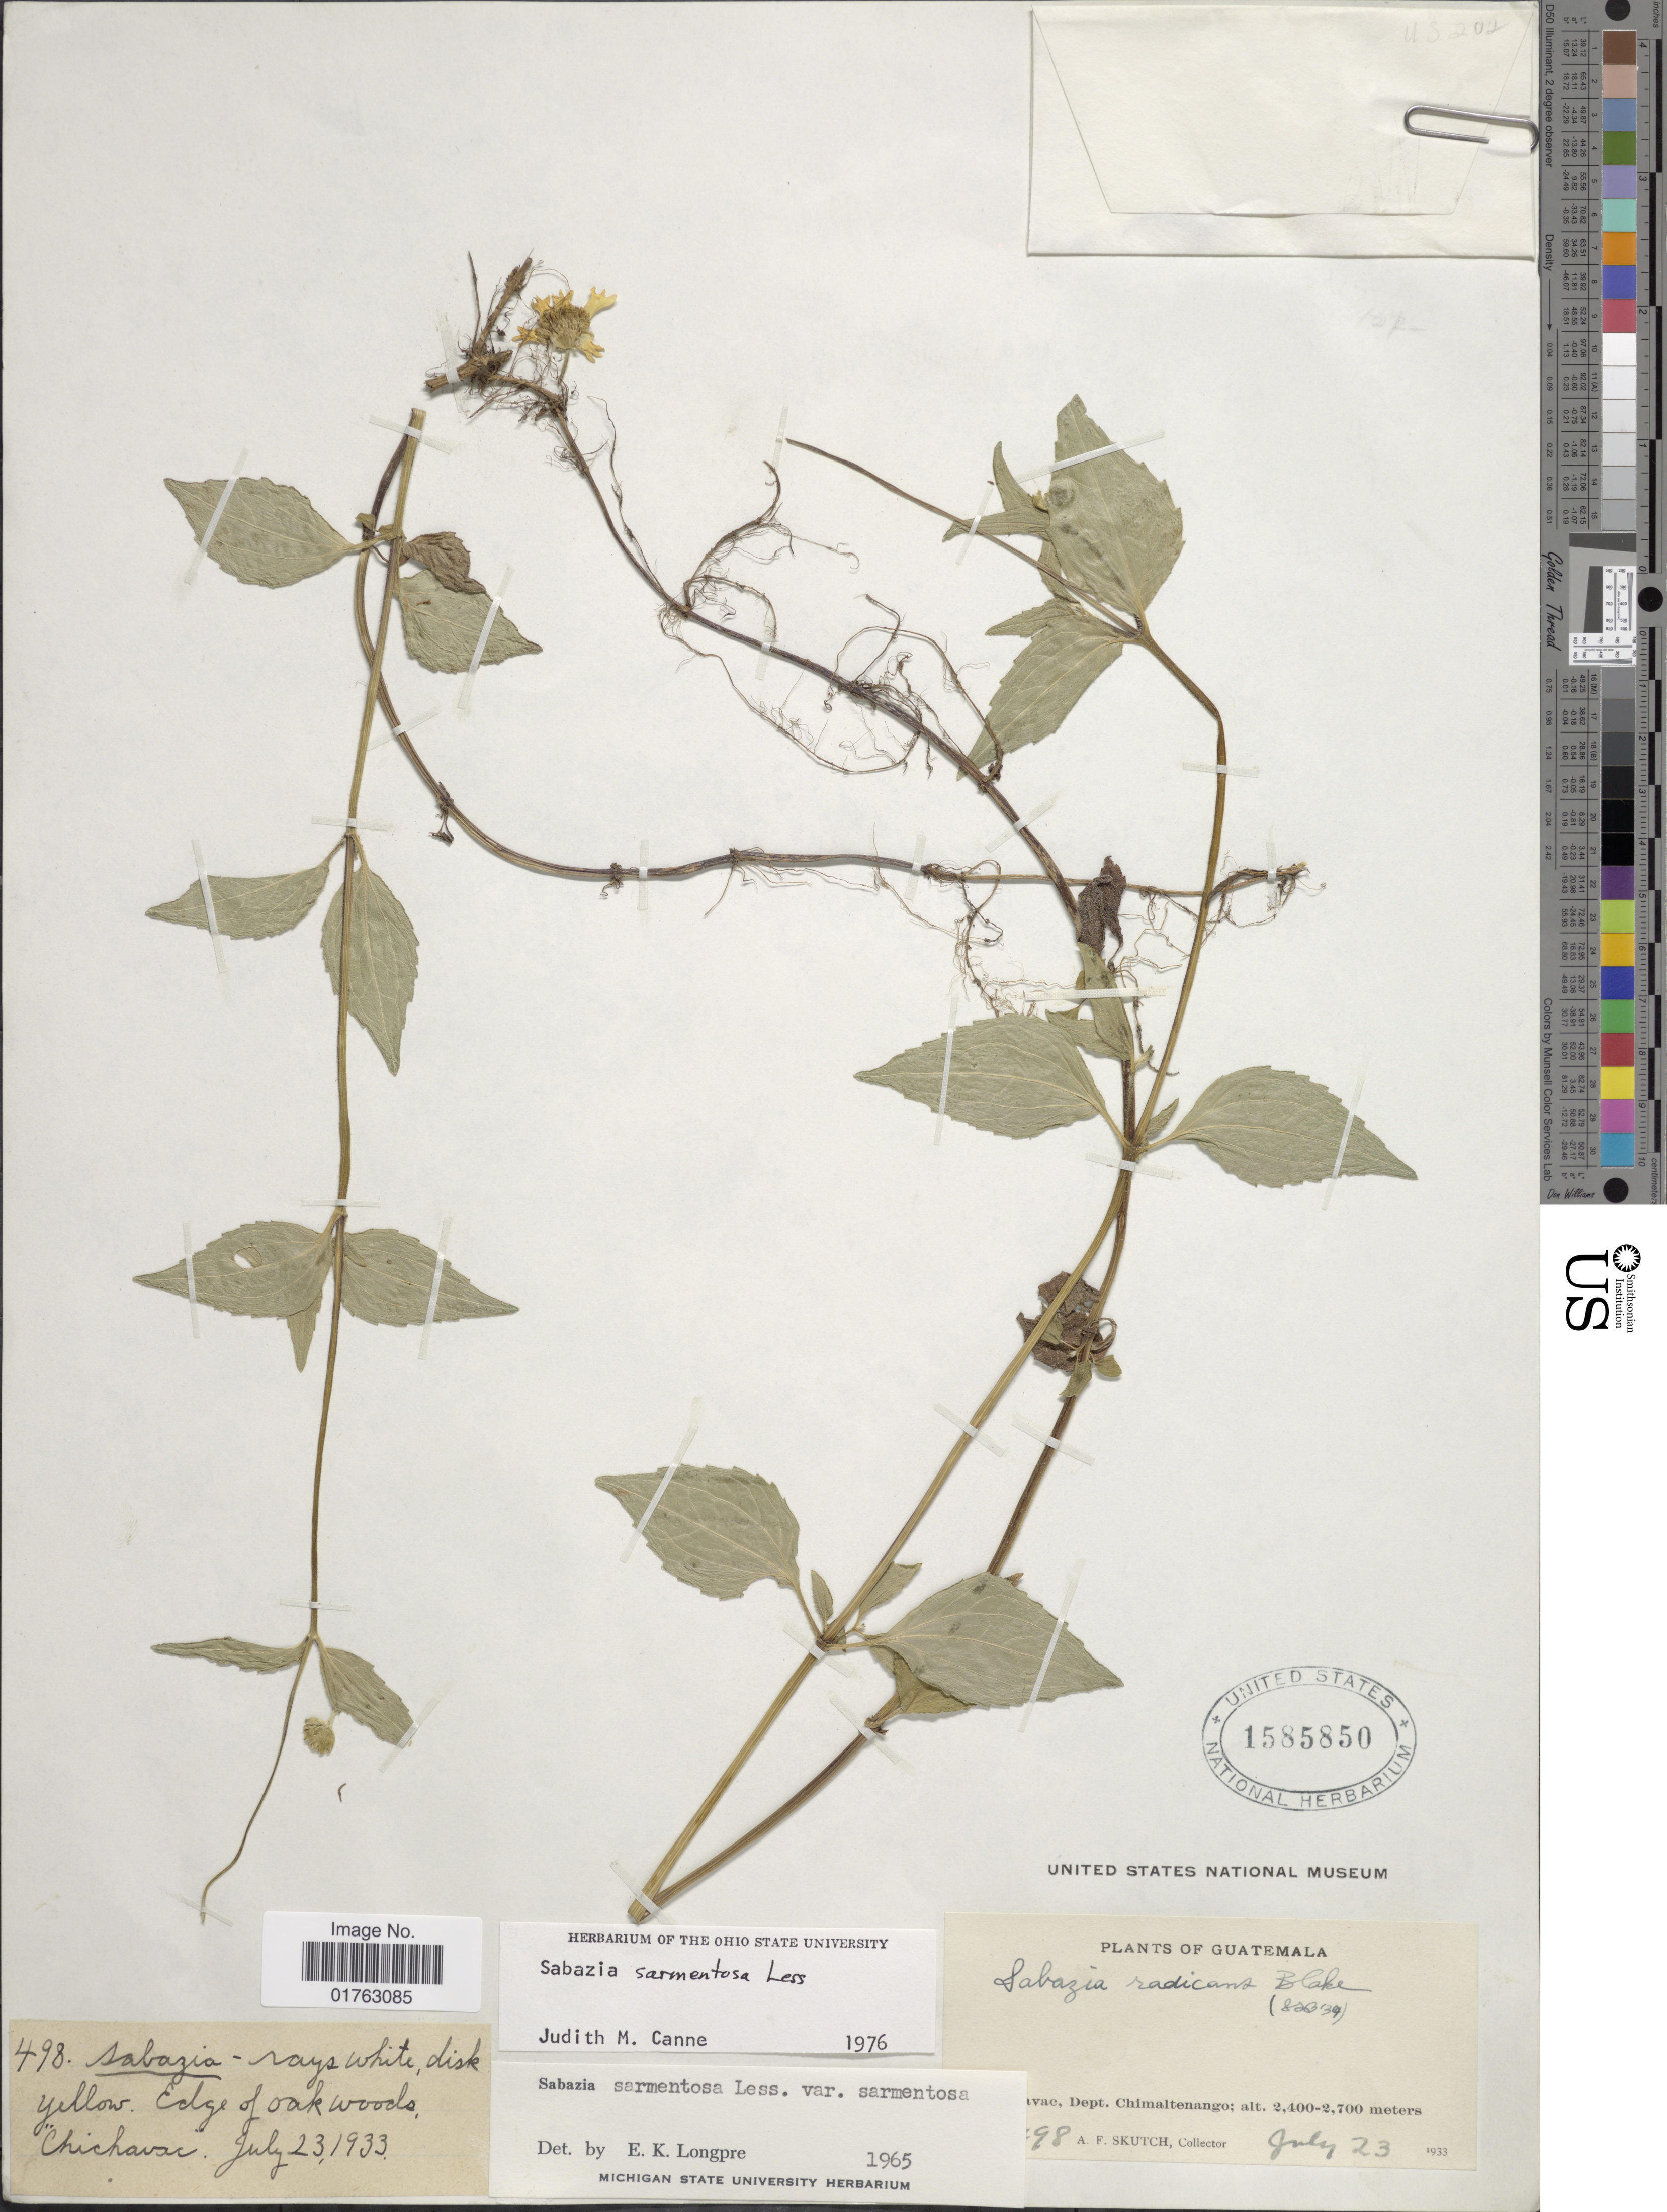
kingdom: Plantae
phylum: Tracheophyta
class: Magnoliopsida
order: Asterales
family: Asteraceae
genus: Sabazia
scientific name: Sabazia sarmentosa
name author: Less.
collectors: A. F. Skutch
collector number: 498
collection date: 1933-07-23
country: Guatemala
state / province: Chimaltenango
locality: Dept. Chimaltenango. Edge of Oak woods. Chichaic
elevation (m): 2400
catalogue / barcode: US 1585850